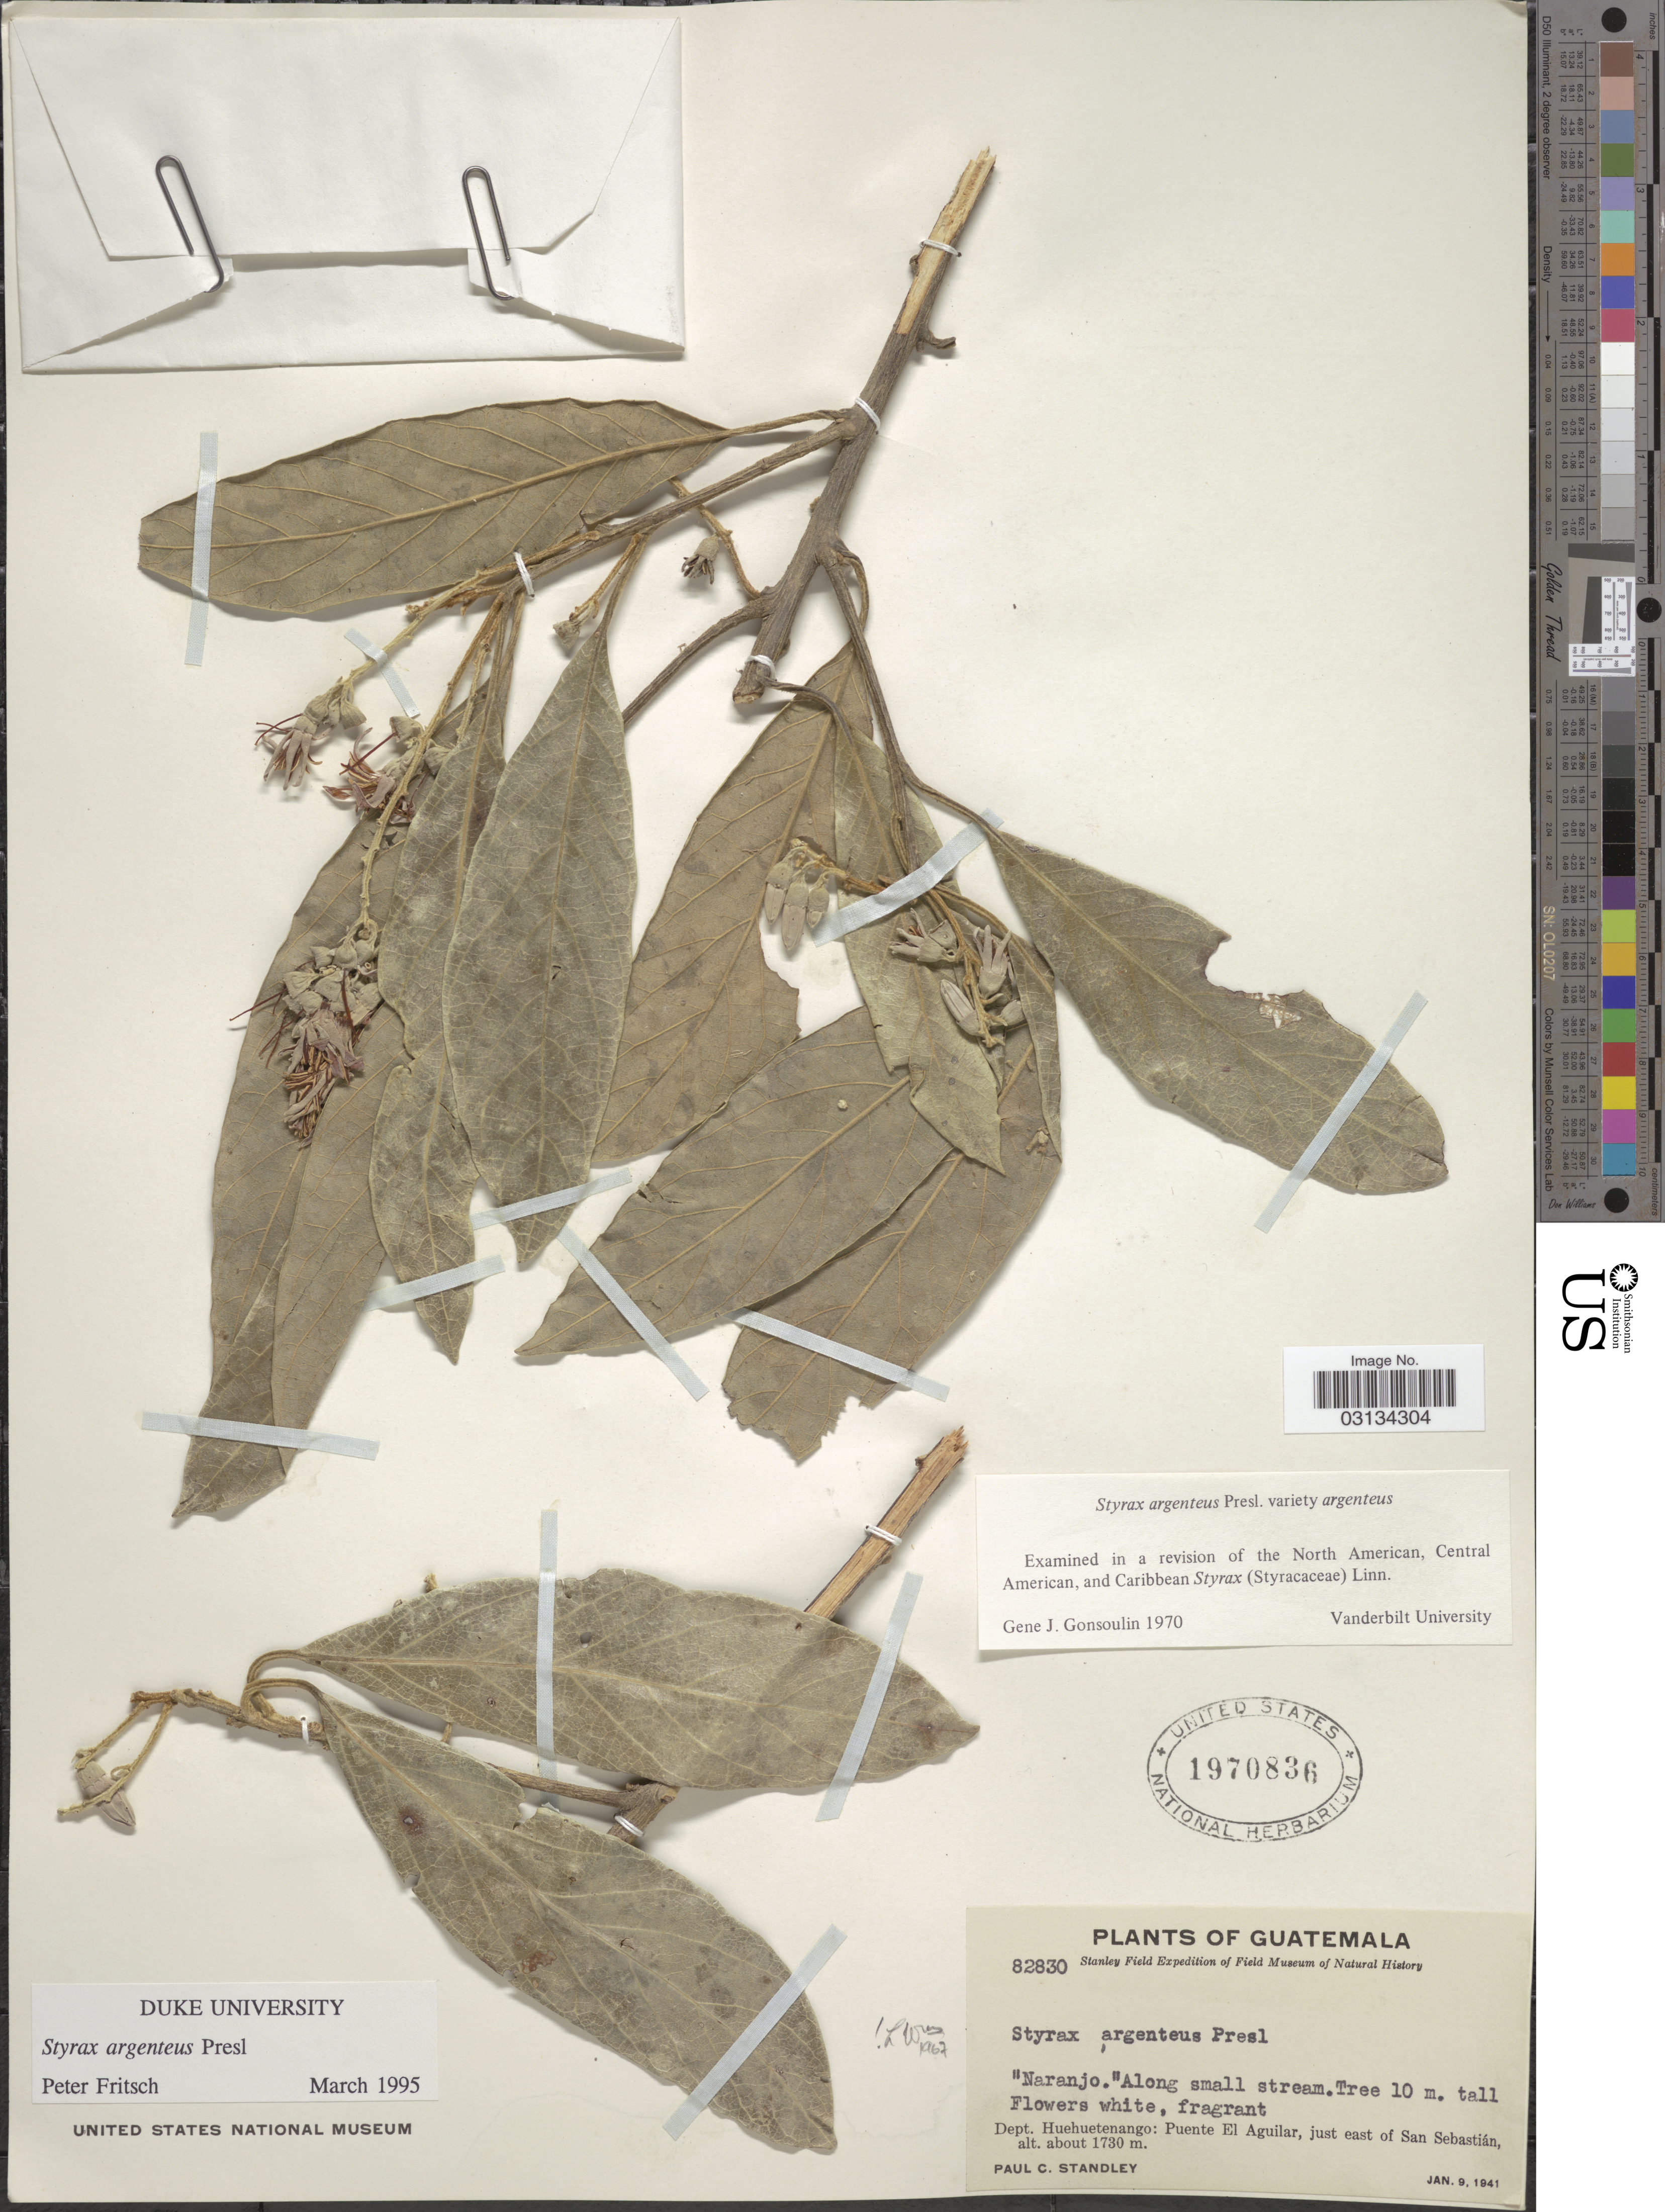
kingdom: Plantae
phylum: Tracheophyta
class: Magnoliopsida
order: Ericales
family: Styracaceae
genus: Styrax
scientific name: Styrax argenteus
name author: C. Presl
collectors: P. C. Standley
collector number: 82830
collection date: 1941-01-09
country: Guatemala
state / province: Huehuetenango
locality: Dept. Huehuetenango: Puente El Aguilar, just east of San Sebastián.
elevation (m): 1730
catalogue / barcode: US 1970836